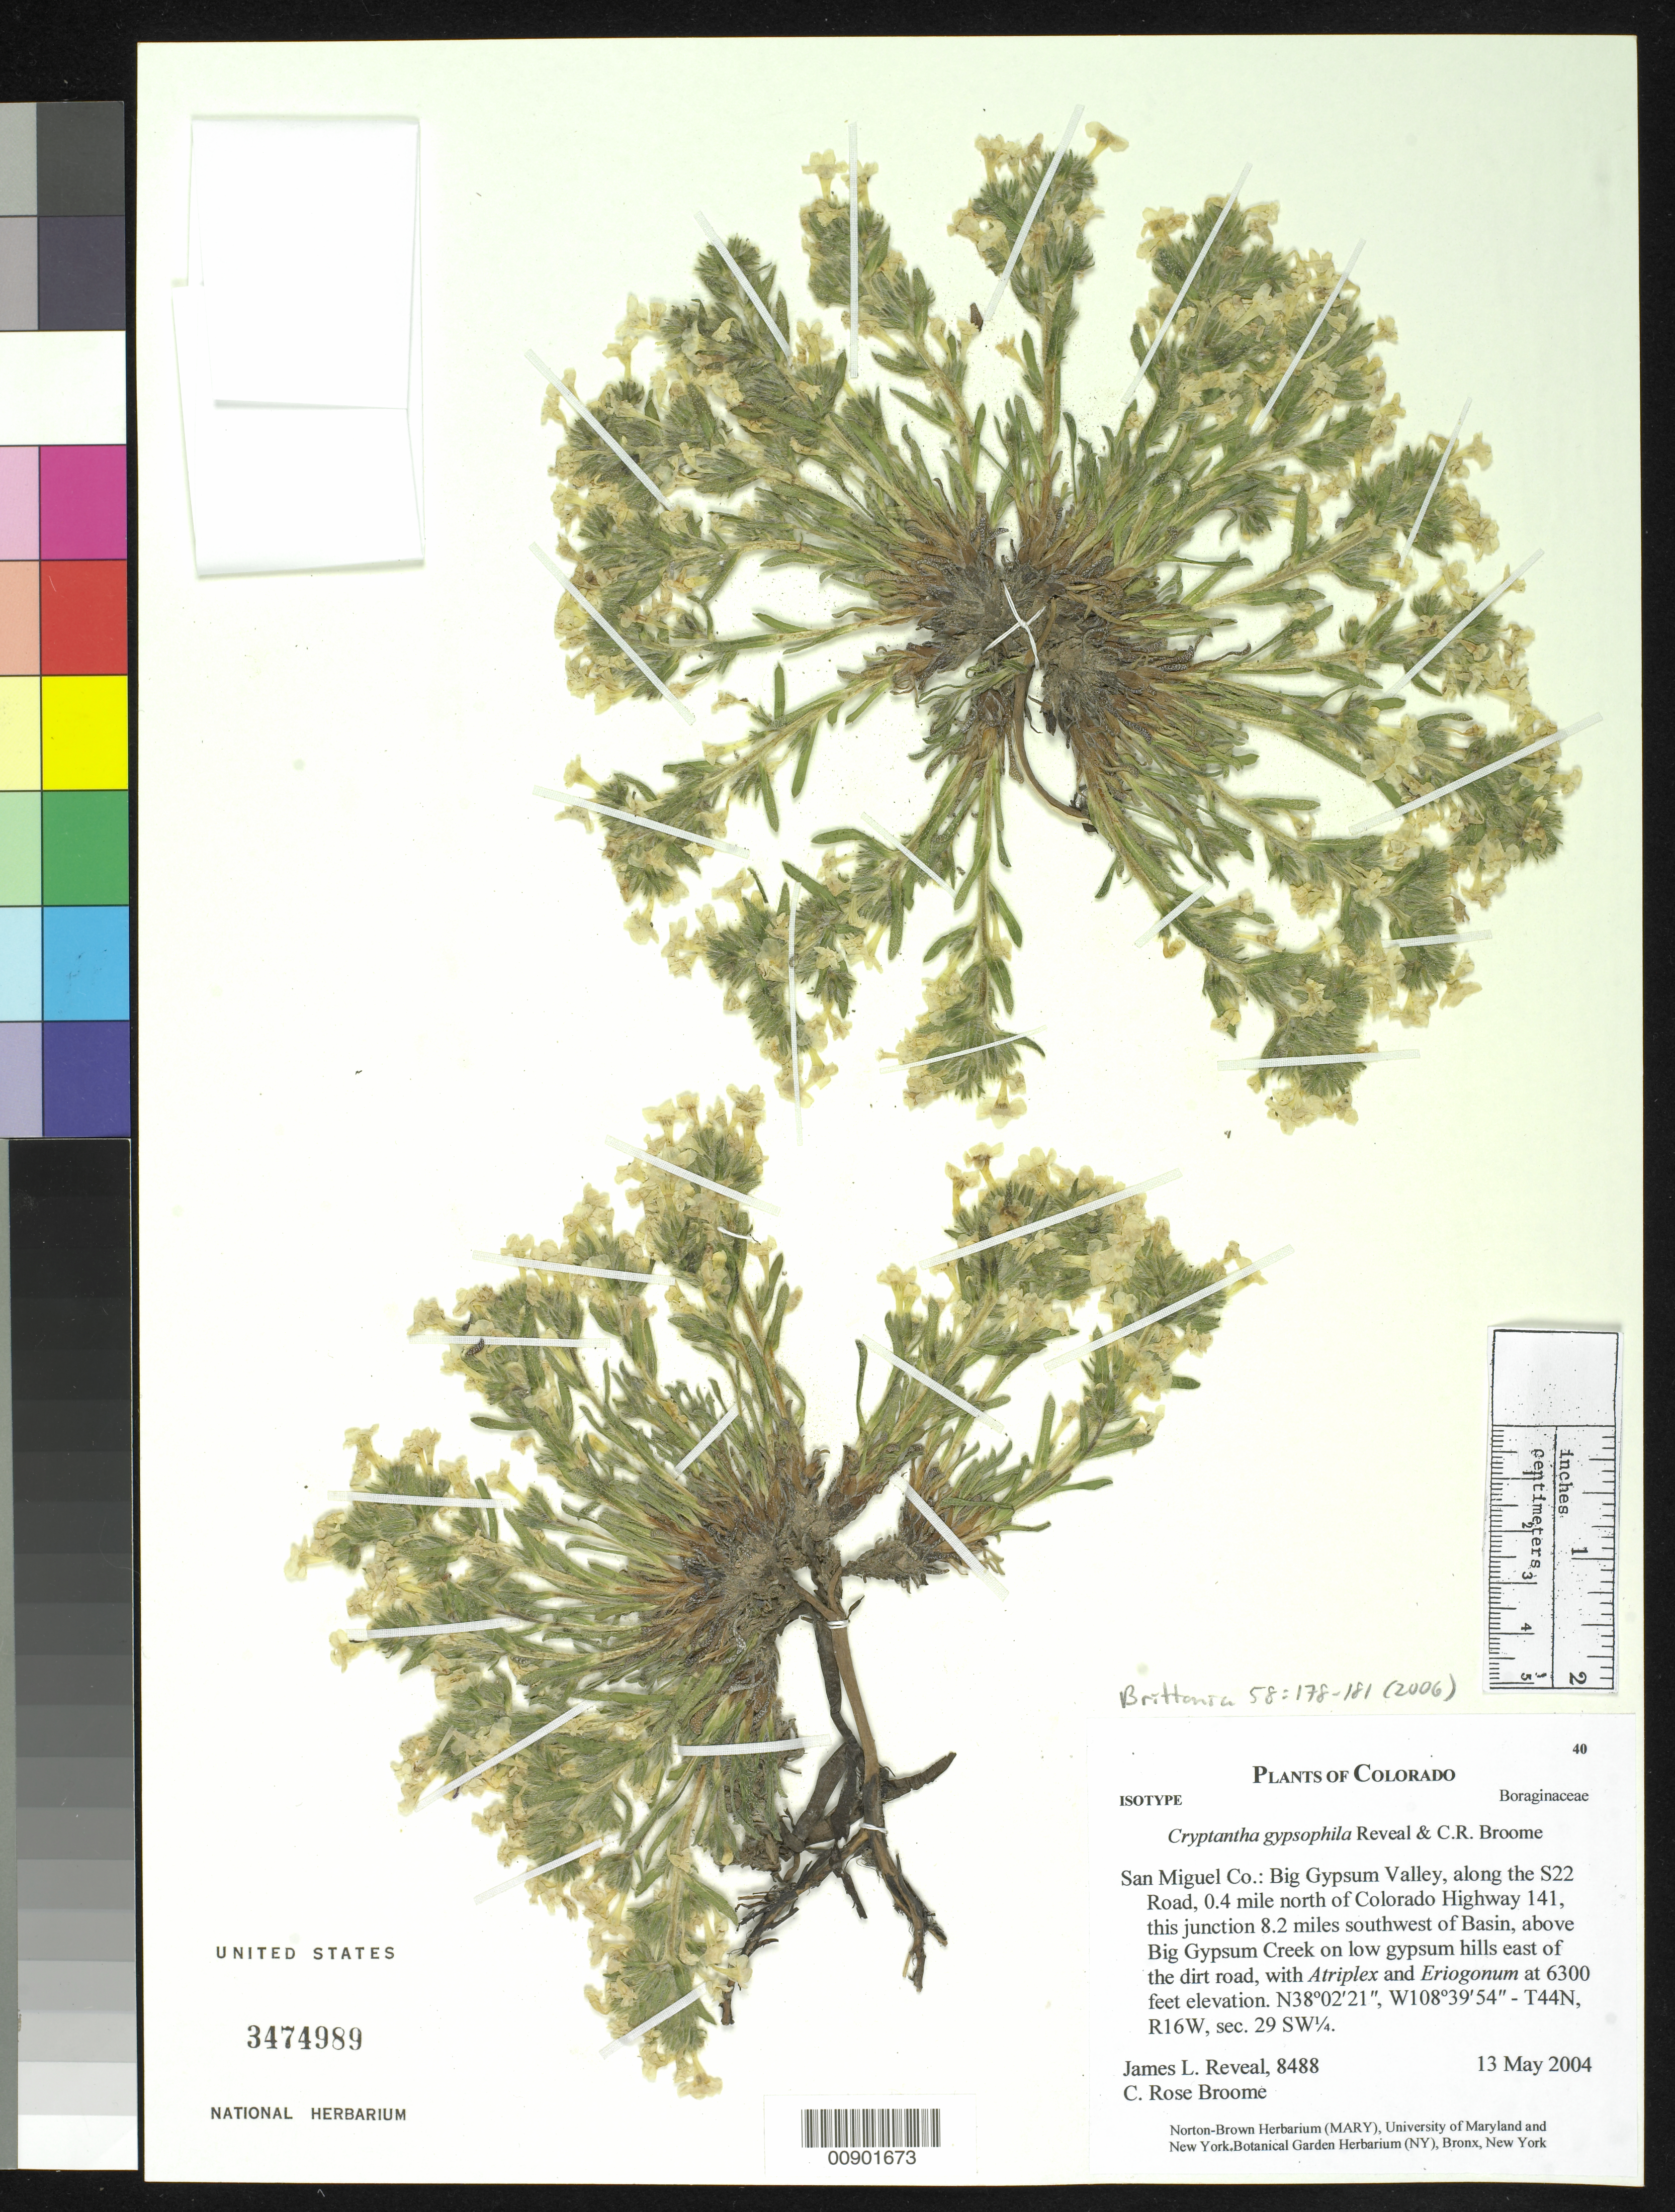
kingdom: Plantae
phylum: Tracheophyta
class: Magnoliopsida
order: Boraginales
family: Boraginaceae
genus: Cryptantha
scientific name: Cryptantha gypsophila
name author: Reveal & C.R. Broome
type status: Isotype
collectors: J. L. Reveal & C. R. Broome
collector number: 8488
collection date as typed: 13 May 2004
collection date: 2004-05-13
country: United States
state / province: Colorado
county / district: San Miguel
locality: San Miguel Co.: Big Gypsum Valley, along the S22 Road, 0.4 mile north of Colorado Highway 141, this junction 8.2 miles southwest of Basin, above Big Gypsum Creek on low gypsum hills east of the dirt road.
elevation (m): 1920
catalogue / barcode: US 3474989